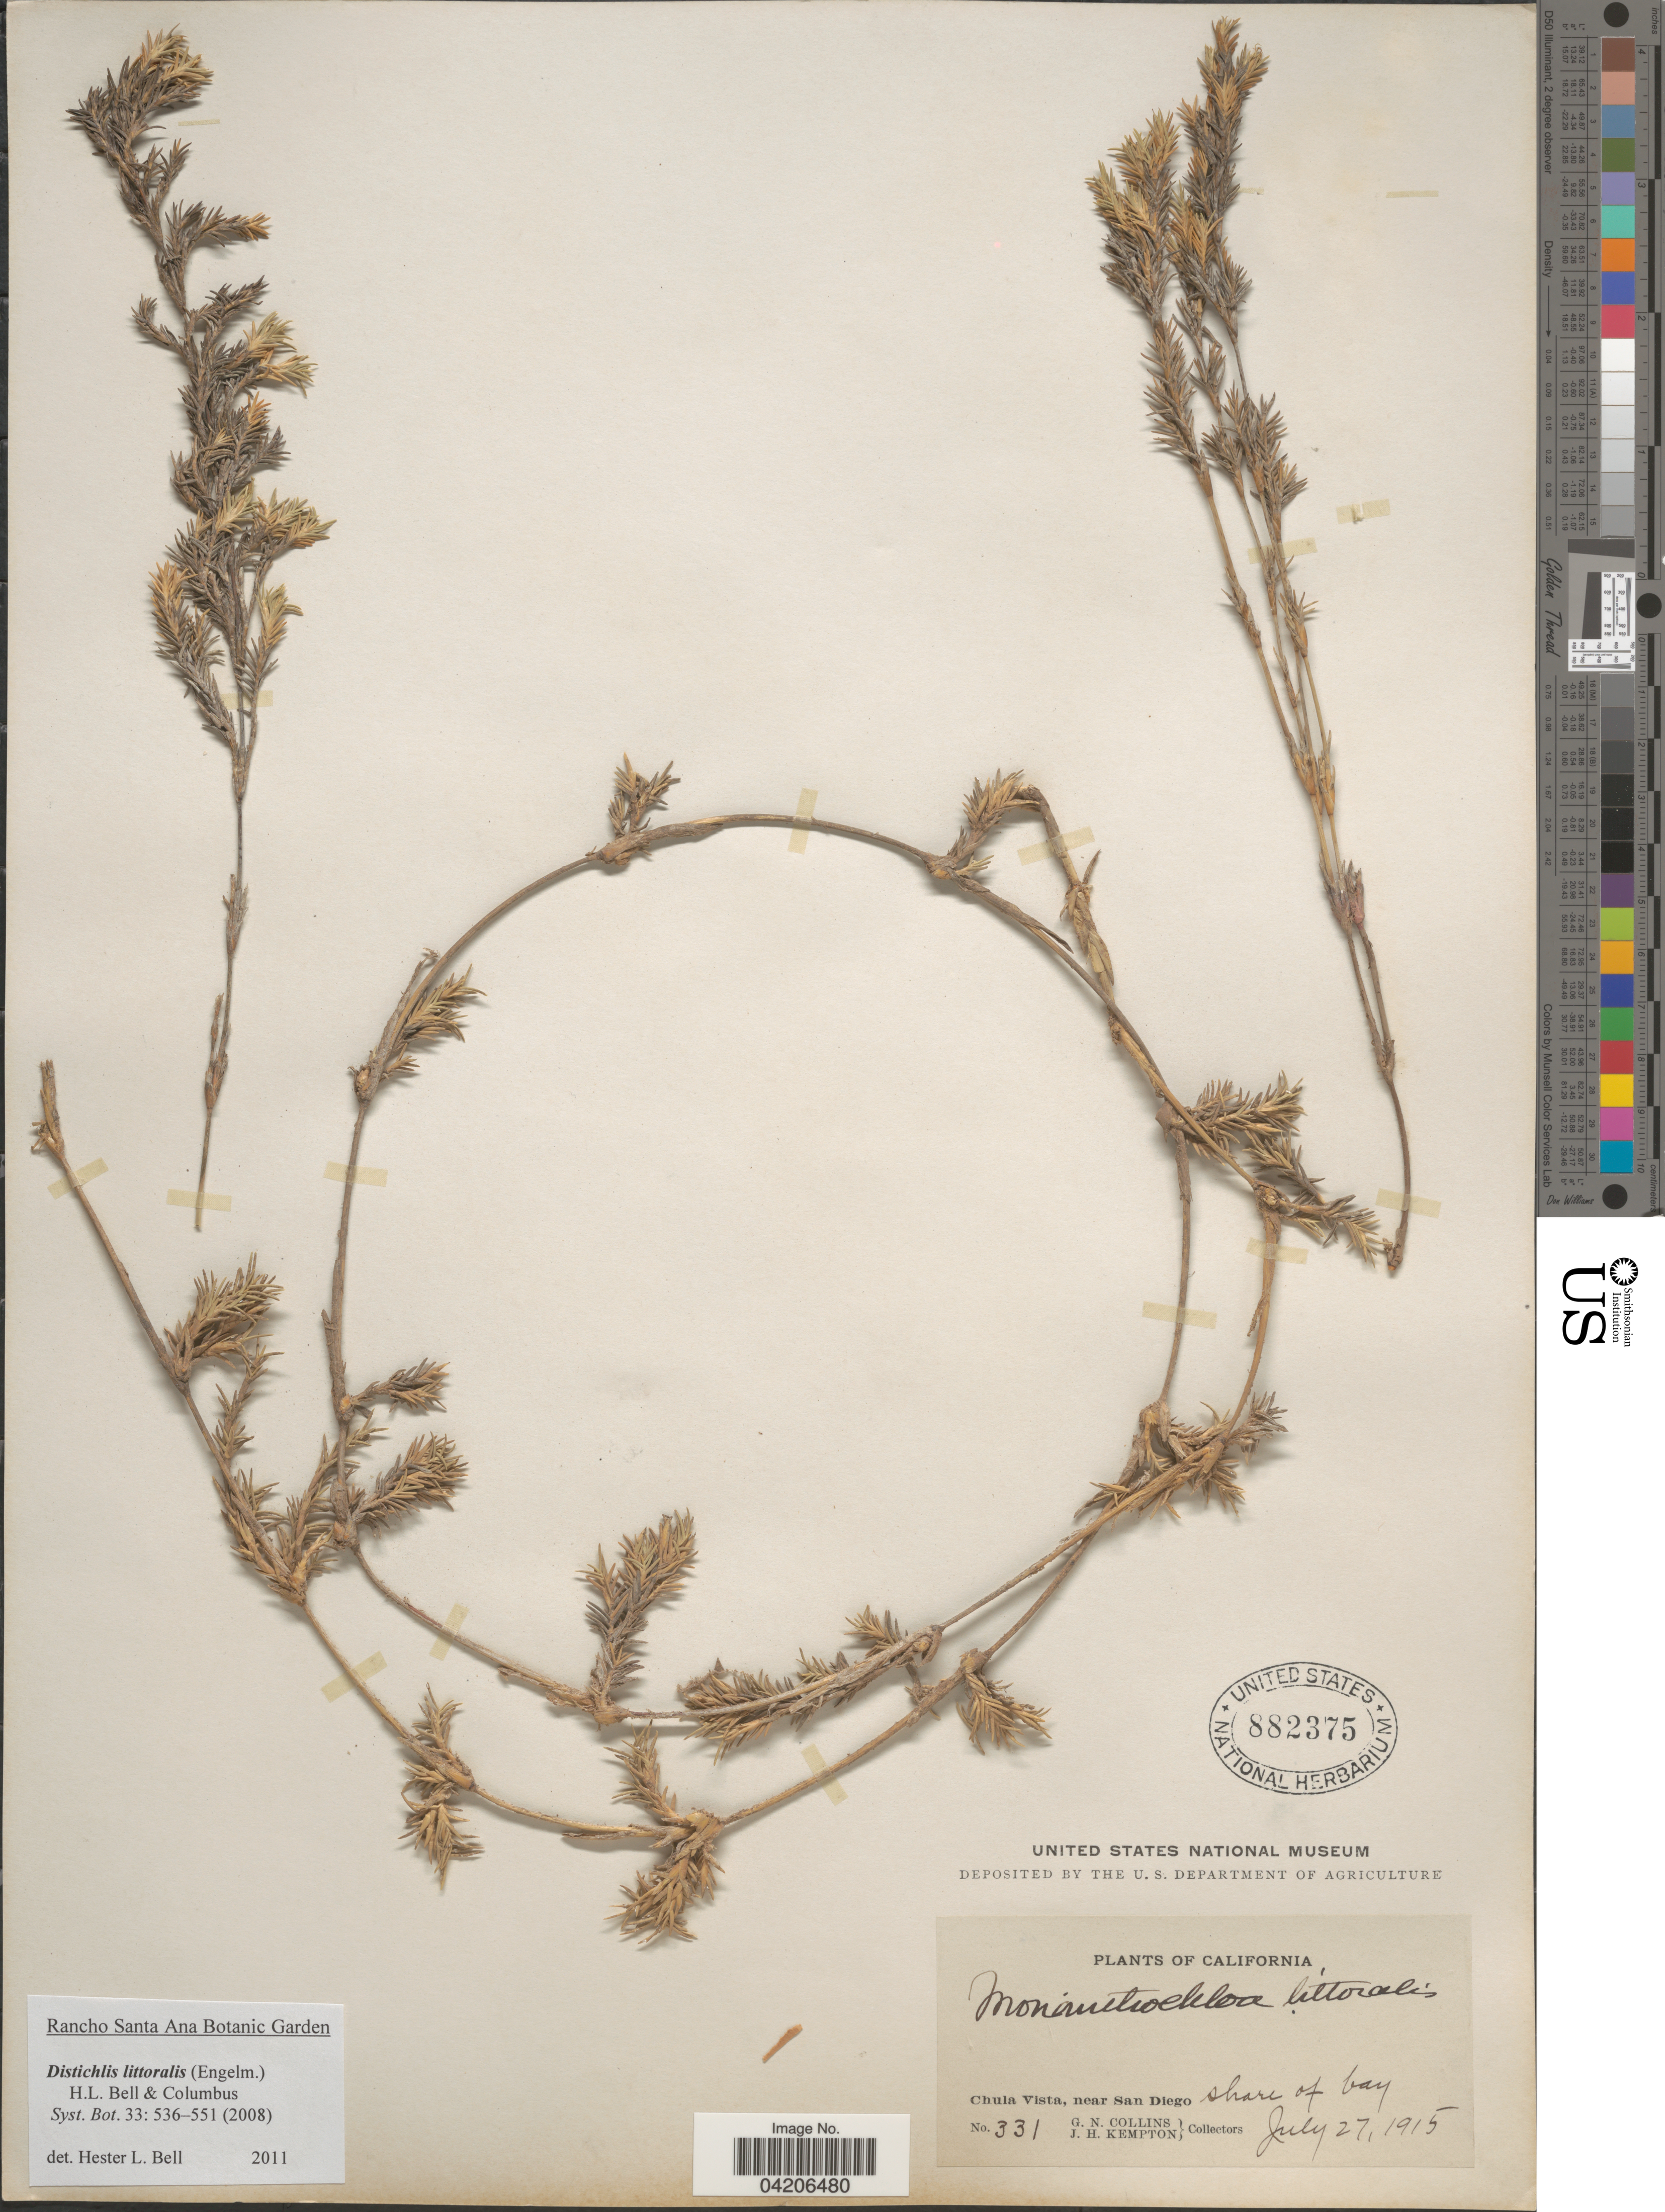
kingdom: Plantae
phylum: Tracheophyta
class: Liliopsida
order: Poales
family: Poaceae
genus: Distichlis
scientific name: Distichlis littoralis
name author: (Engelm.) H.L. Bell & Columbus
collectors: G. Collins & J. H. Kempton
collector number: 331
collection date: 1915-07-27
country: United States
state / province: California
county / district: San Diego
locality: Chula Vista, near San Diego shore of bay.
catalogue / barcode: US 882375